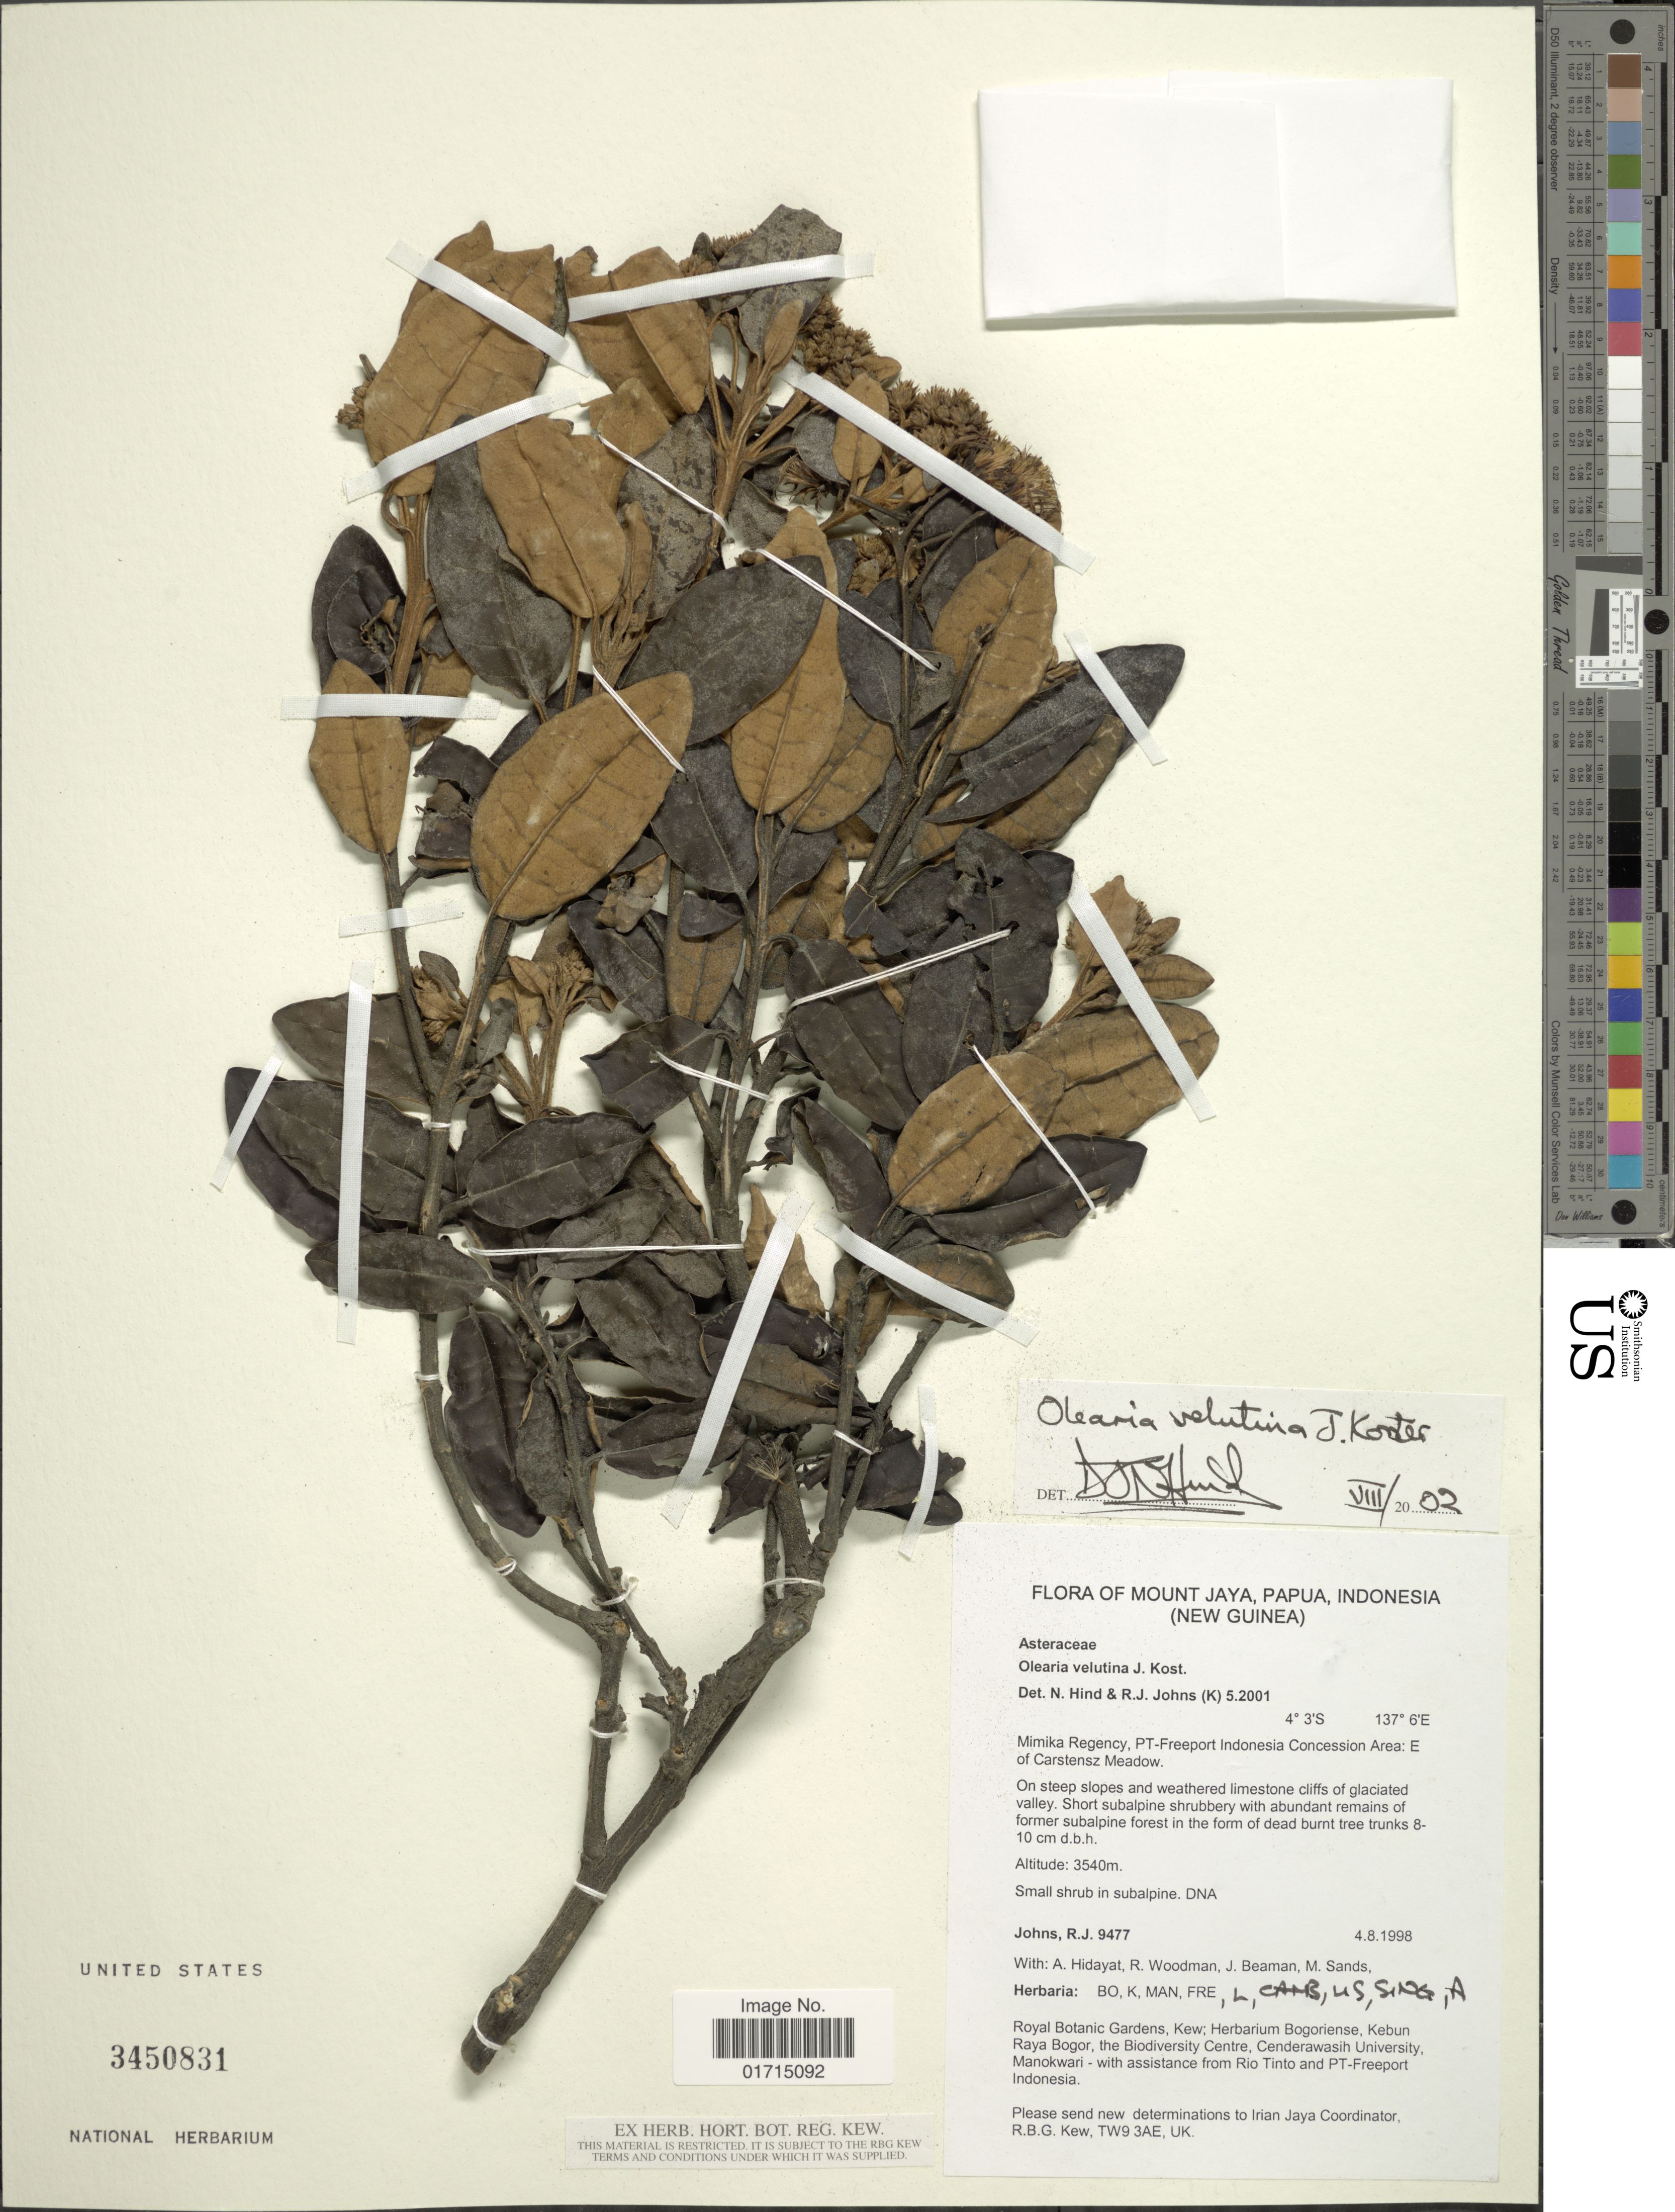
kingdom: Plantae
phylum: Tracheophyta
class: Magnoliopsida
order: Asterales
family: Asteraceae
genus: Olearia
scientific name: Olearia velutina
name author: J. Kost.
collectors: R. Johns, A. Hidayat, R. Woodman & J. H. Beaman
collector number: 9477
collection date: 1998-08-04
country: Indonesia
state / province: Papua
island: New Guinea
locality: Mount Jaya, Papua, Indonesia (New Guinea). Mimika Regency, PT-Freeport Indonesia Concession Area: E of Carstensz Meadow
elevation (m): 3540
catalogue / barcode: US 3450831